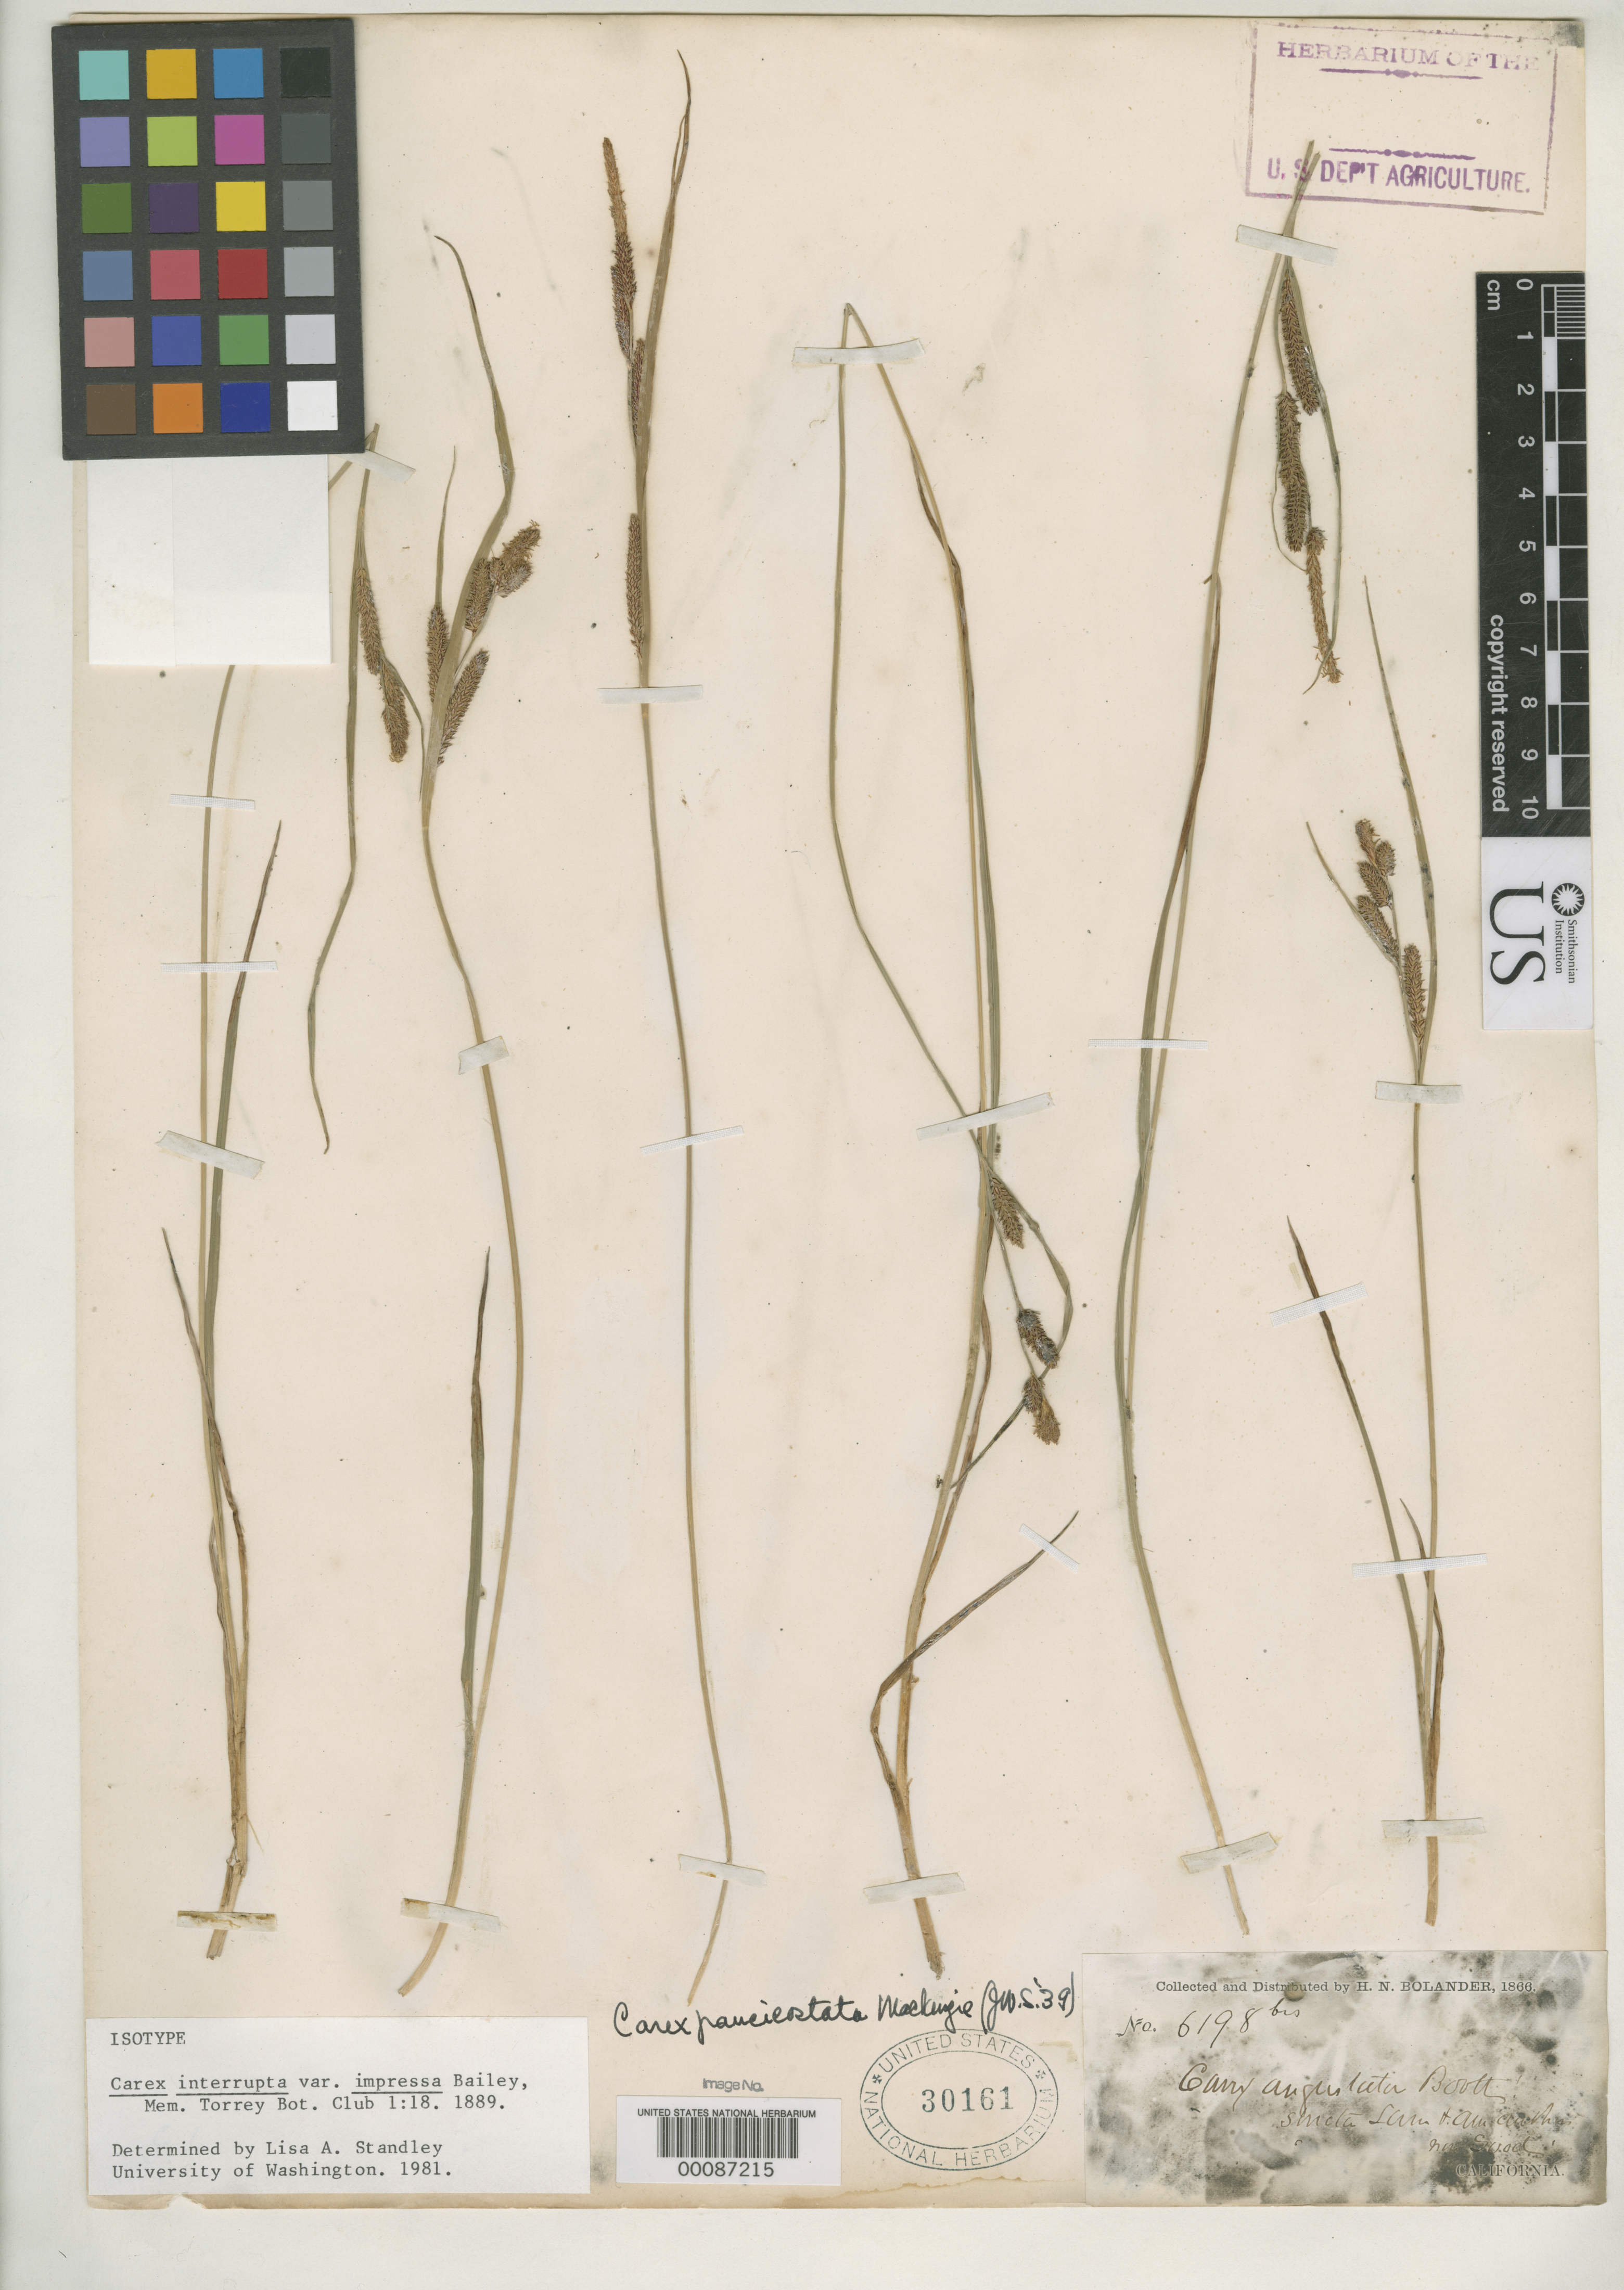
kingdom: Plantae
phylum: Tracheophyta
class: Liliopsida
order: Poales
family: Cyperaceae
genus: Carex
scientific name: Carex interrupta var. impressa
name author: L.H. Bailey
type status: Syntype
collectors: H. Bolander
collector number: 6198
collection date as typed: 1866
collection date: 1866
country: United States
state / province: California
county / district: Mariposa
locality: Yosemite Valley.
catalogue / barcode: US 30161